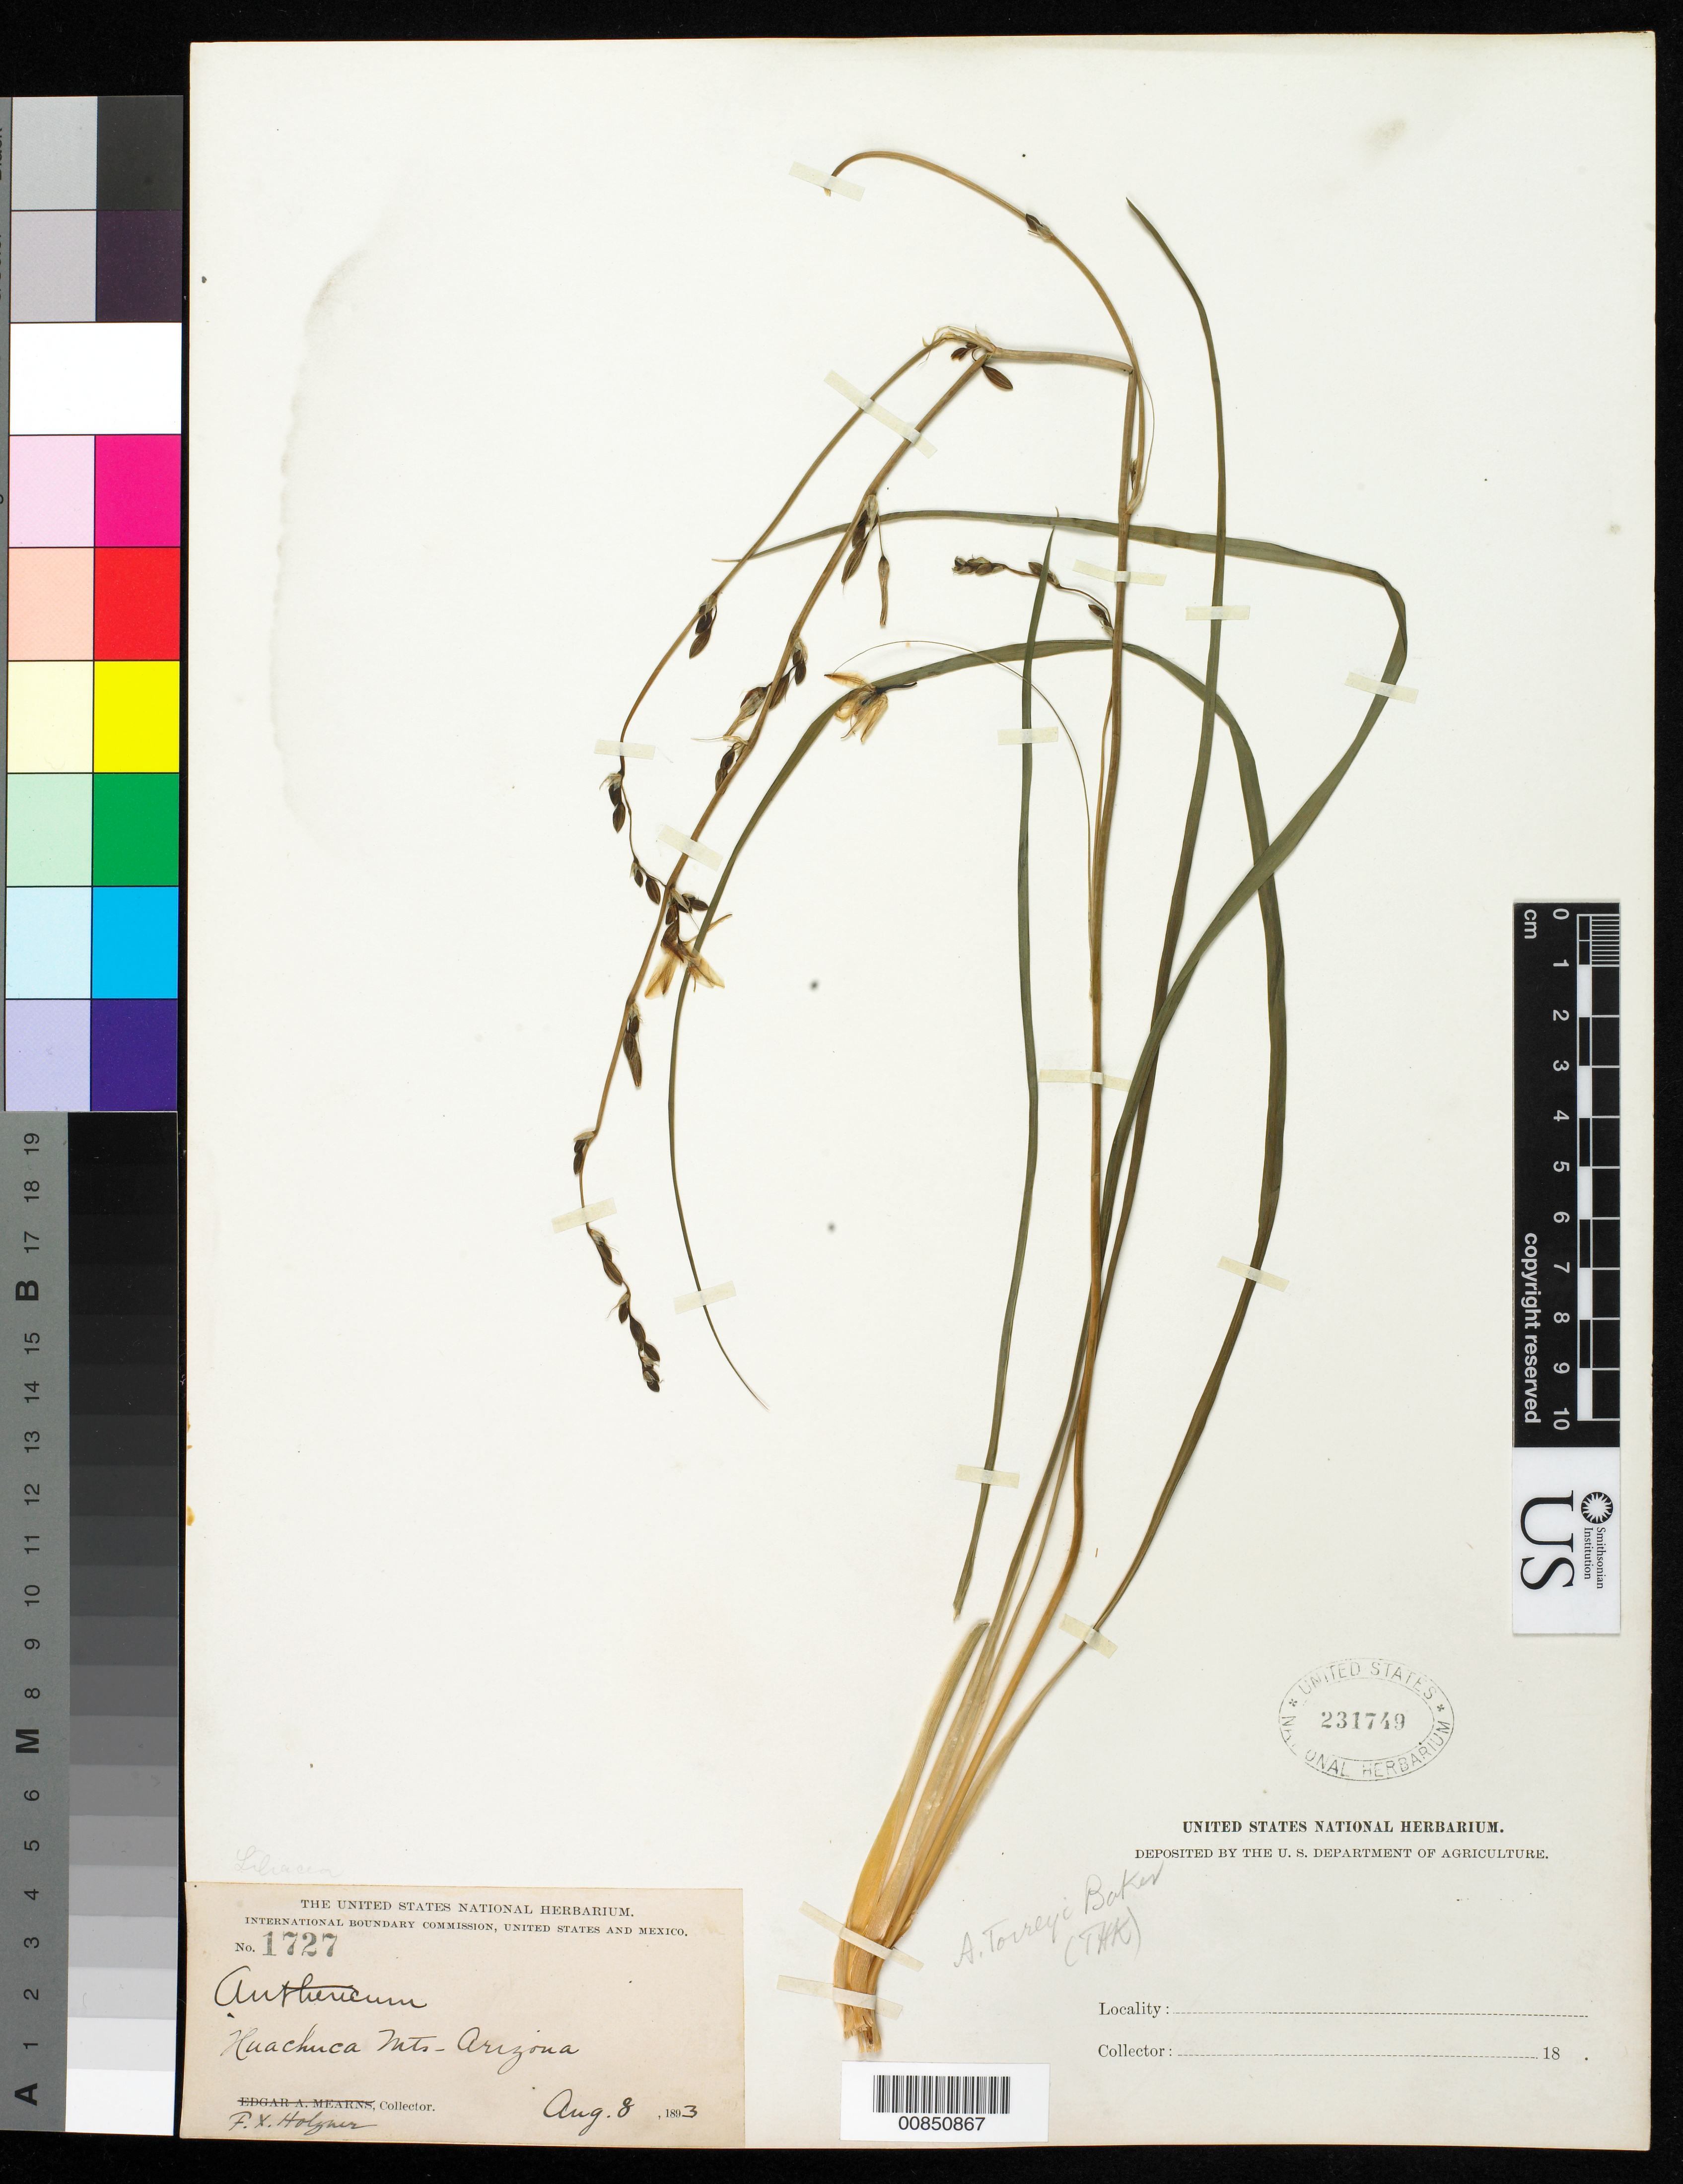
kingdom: Plantae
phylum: Tracheophyta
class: Liliopsida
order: Asparagales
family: Asparagaceae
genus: Anthericum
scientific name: Anthericum torreyi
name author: Baker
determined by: Kearney, T. H.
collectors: F. X. Holzner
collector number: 1727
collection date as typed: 08 Aug 1893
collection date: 1893-08-08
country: United States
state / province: Arizona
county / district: Cochise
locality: Huachuca Mts.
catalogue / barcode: US 231749